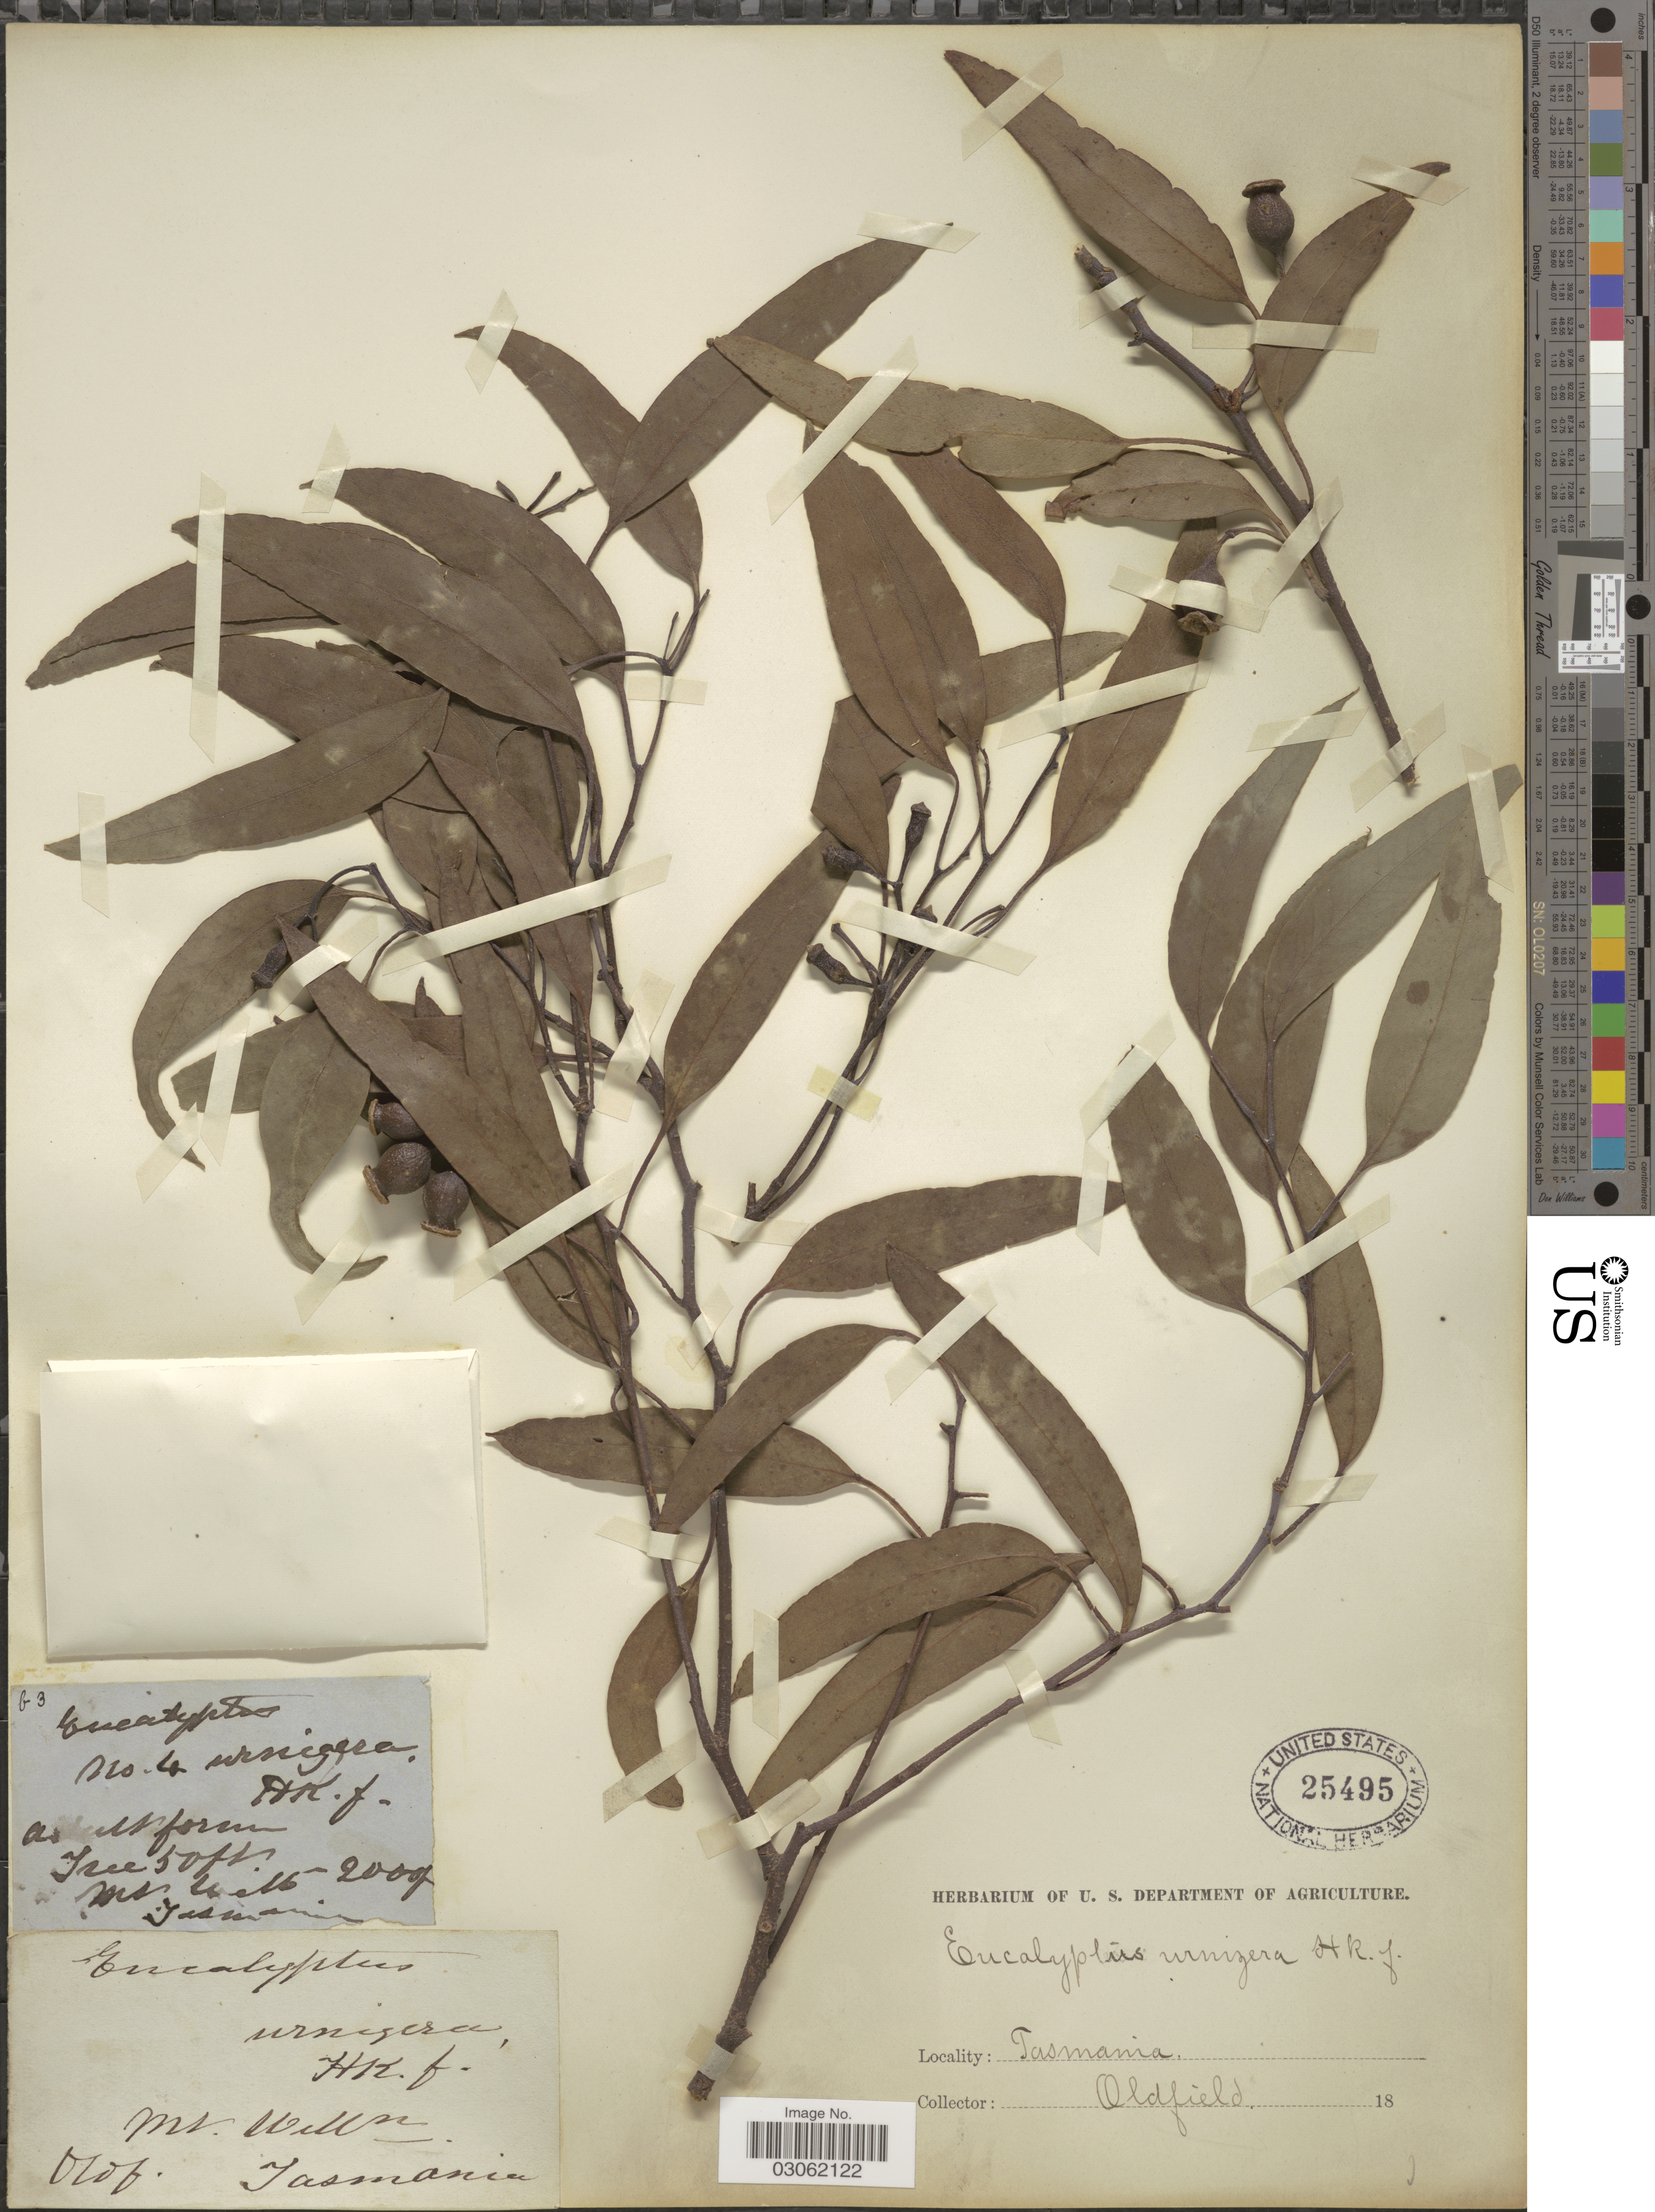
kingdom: Plantae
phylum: Tracheophyta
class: Magnoliopsida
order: Myrtales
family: Myrtaceae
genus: Eucalyptus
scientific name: Eucalyptus urnigera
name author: Hook. f.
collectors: Oldfield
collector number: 63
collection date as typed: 18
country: Australia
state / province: Tasmania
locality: Mt. Willm.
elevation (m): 610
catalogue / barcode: US 25495